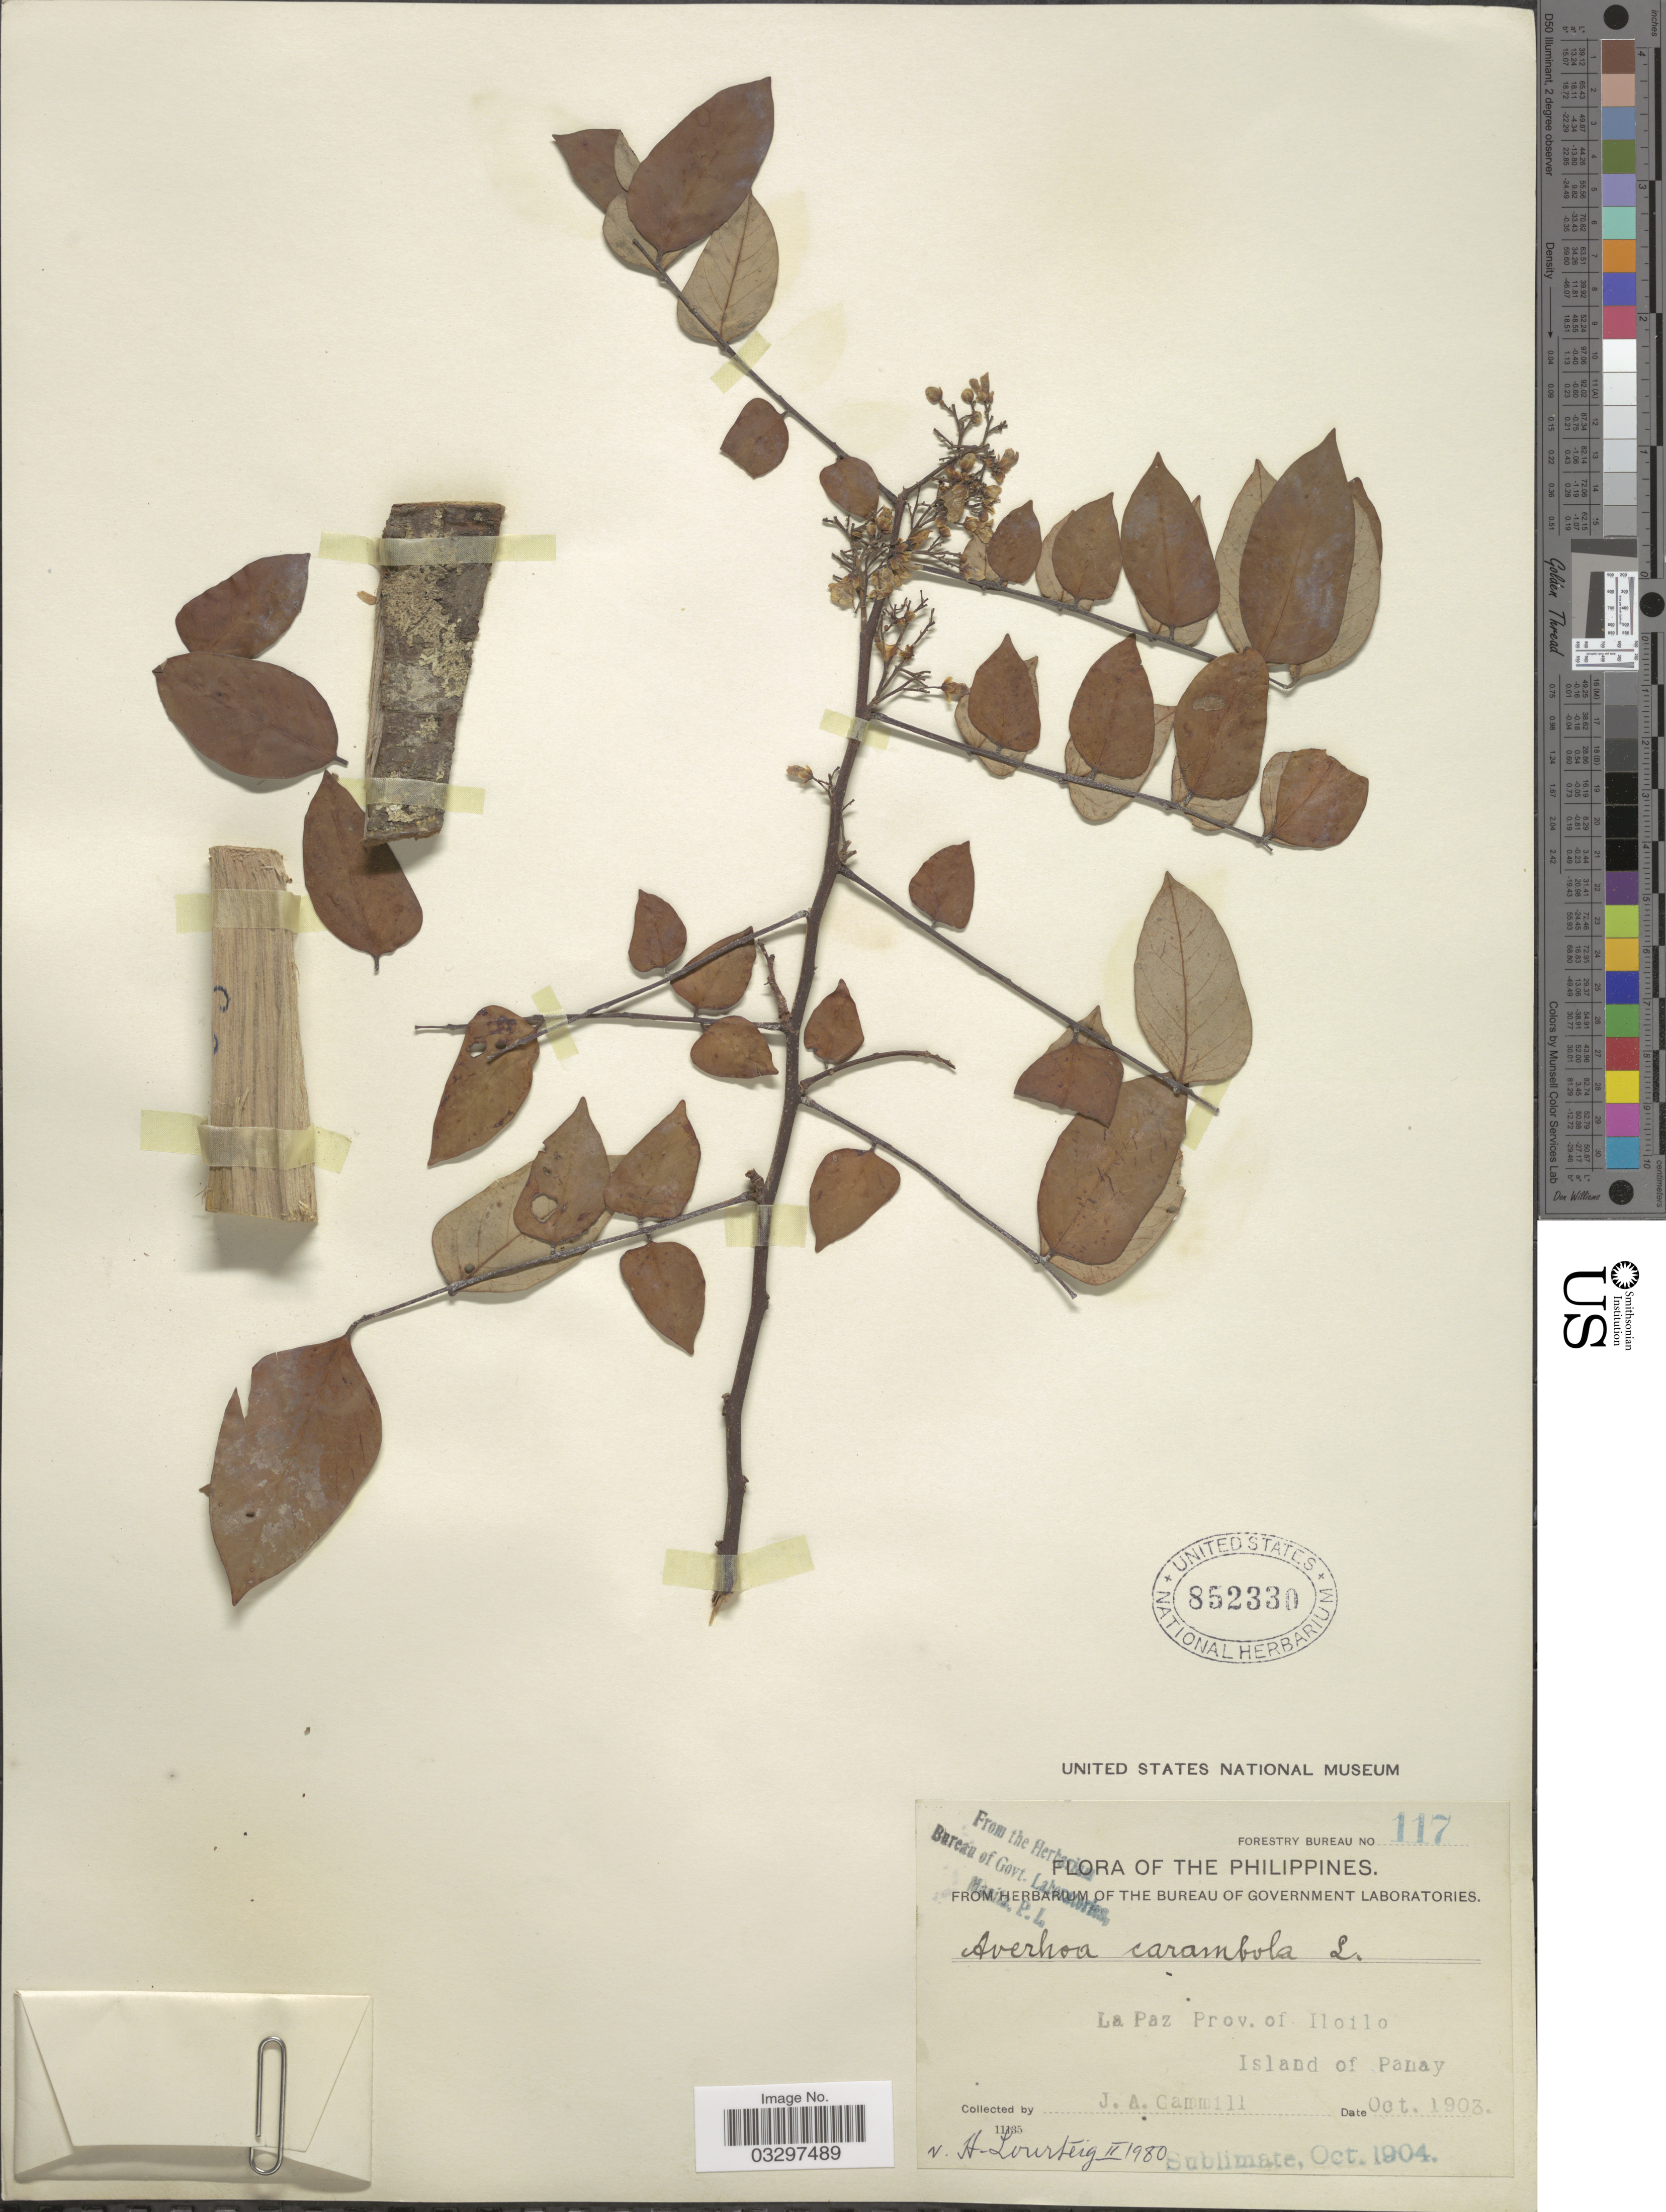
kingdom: Plantae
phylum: Tracheophyta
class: Magnoliopsida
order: Oxalidales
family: Oxalidaceae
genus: Averrhoa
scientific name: Averrhoa carambola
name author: L.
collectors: J. Gammill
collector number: Forestry Bureau 117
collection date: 1903-10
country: Philippines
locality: La Paz Prov. of Iloilo, Island of Panay.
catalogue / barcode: US 852330